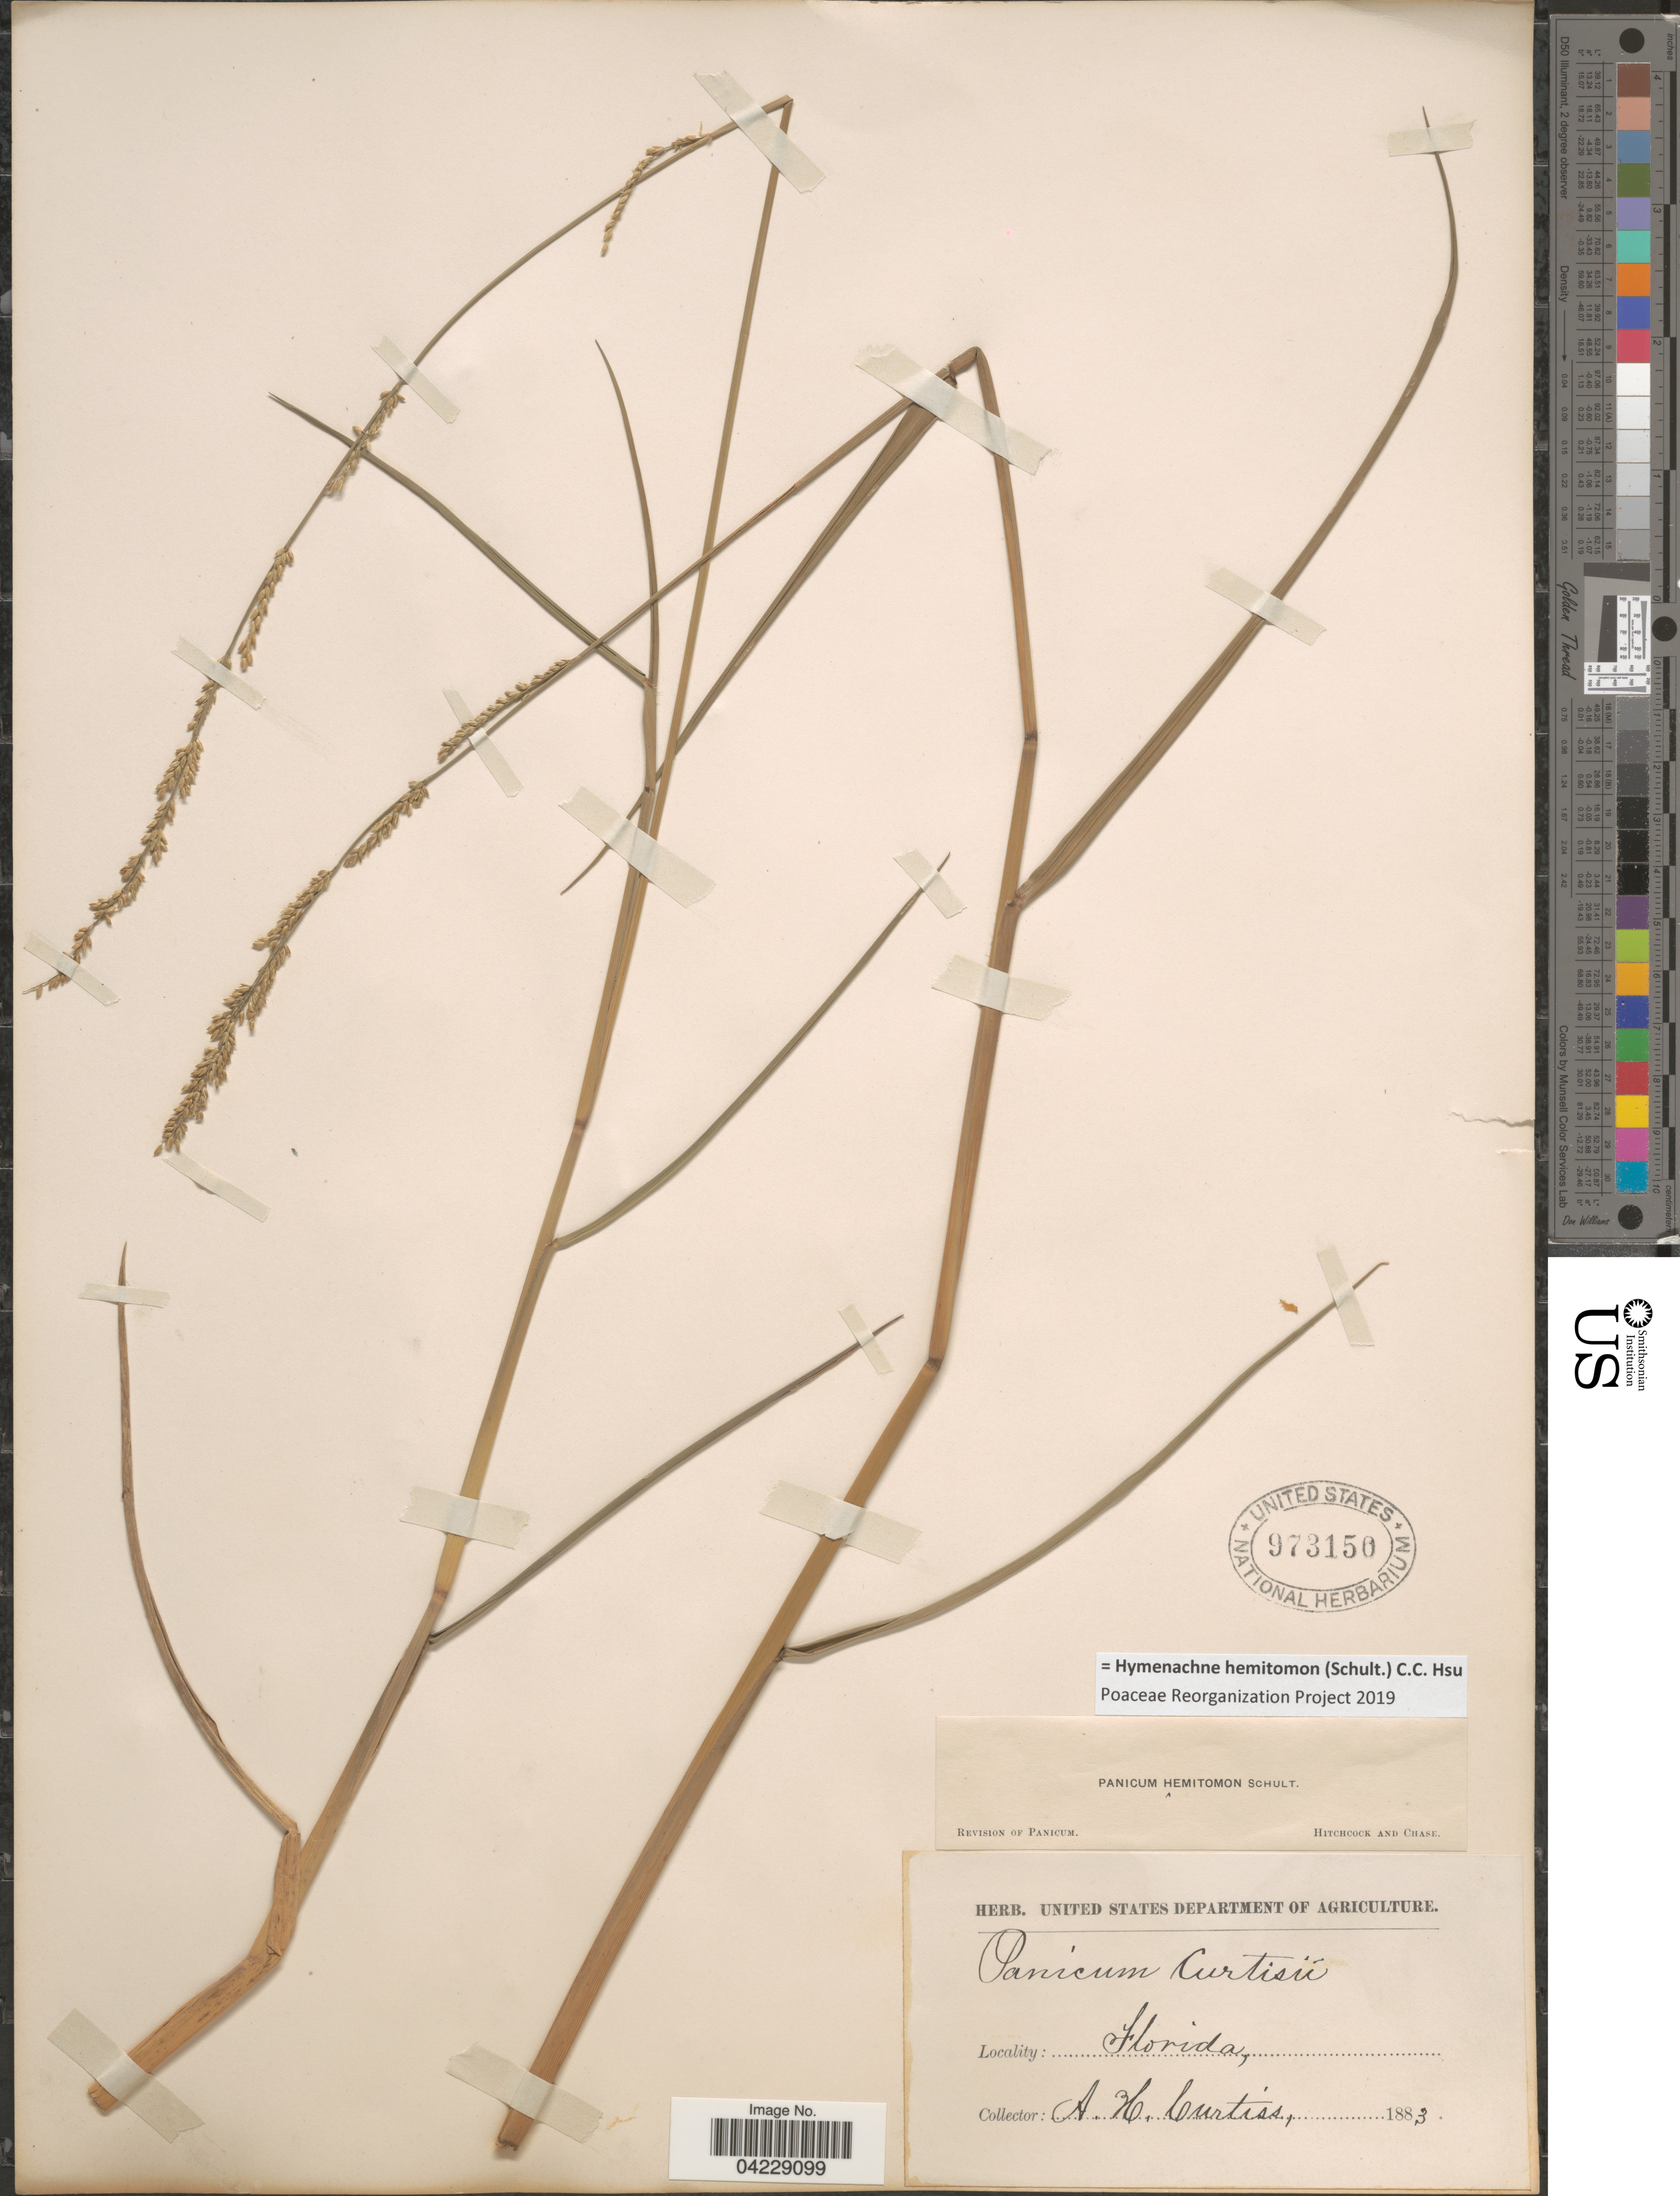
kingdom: Plantae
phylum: Tracheophyta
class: Liliopsida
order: Poales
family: Poaceae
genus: Hymenachne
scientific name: Hymenachne hemitomon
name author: (Schult.) C. C. Hsu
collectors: A. H. Curtiss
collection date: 1883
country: United States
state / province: Florida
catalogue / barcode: US 973150